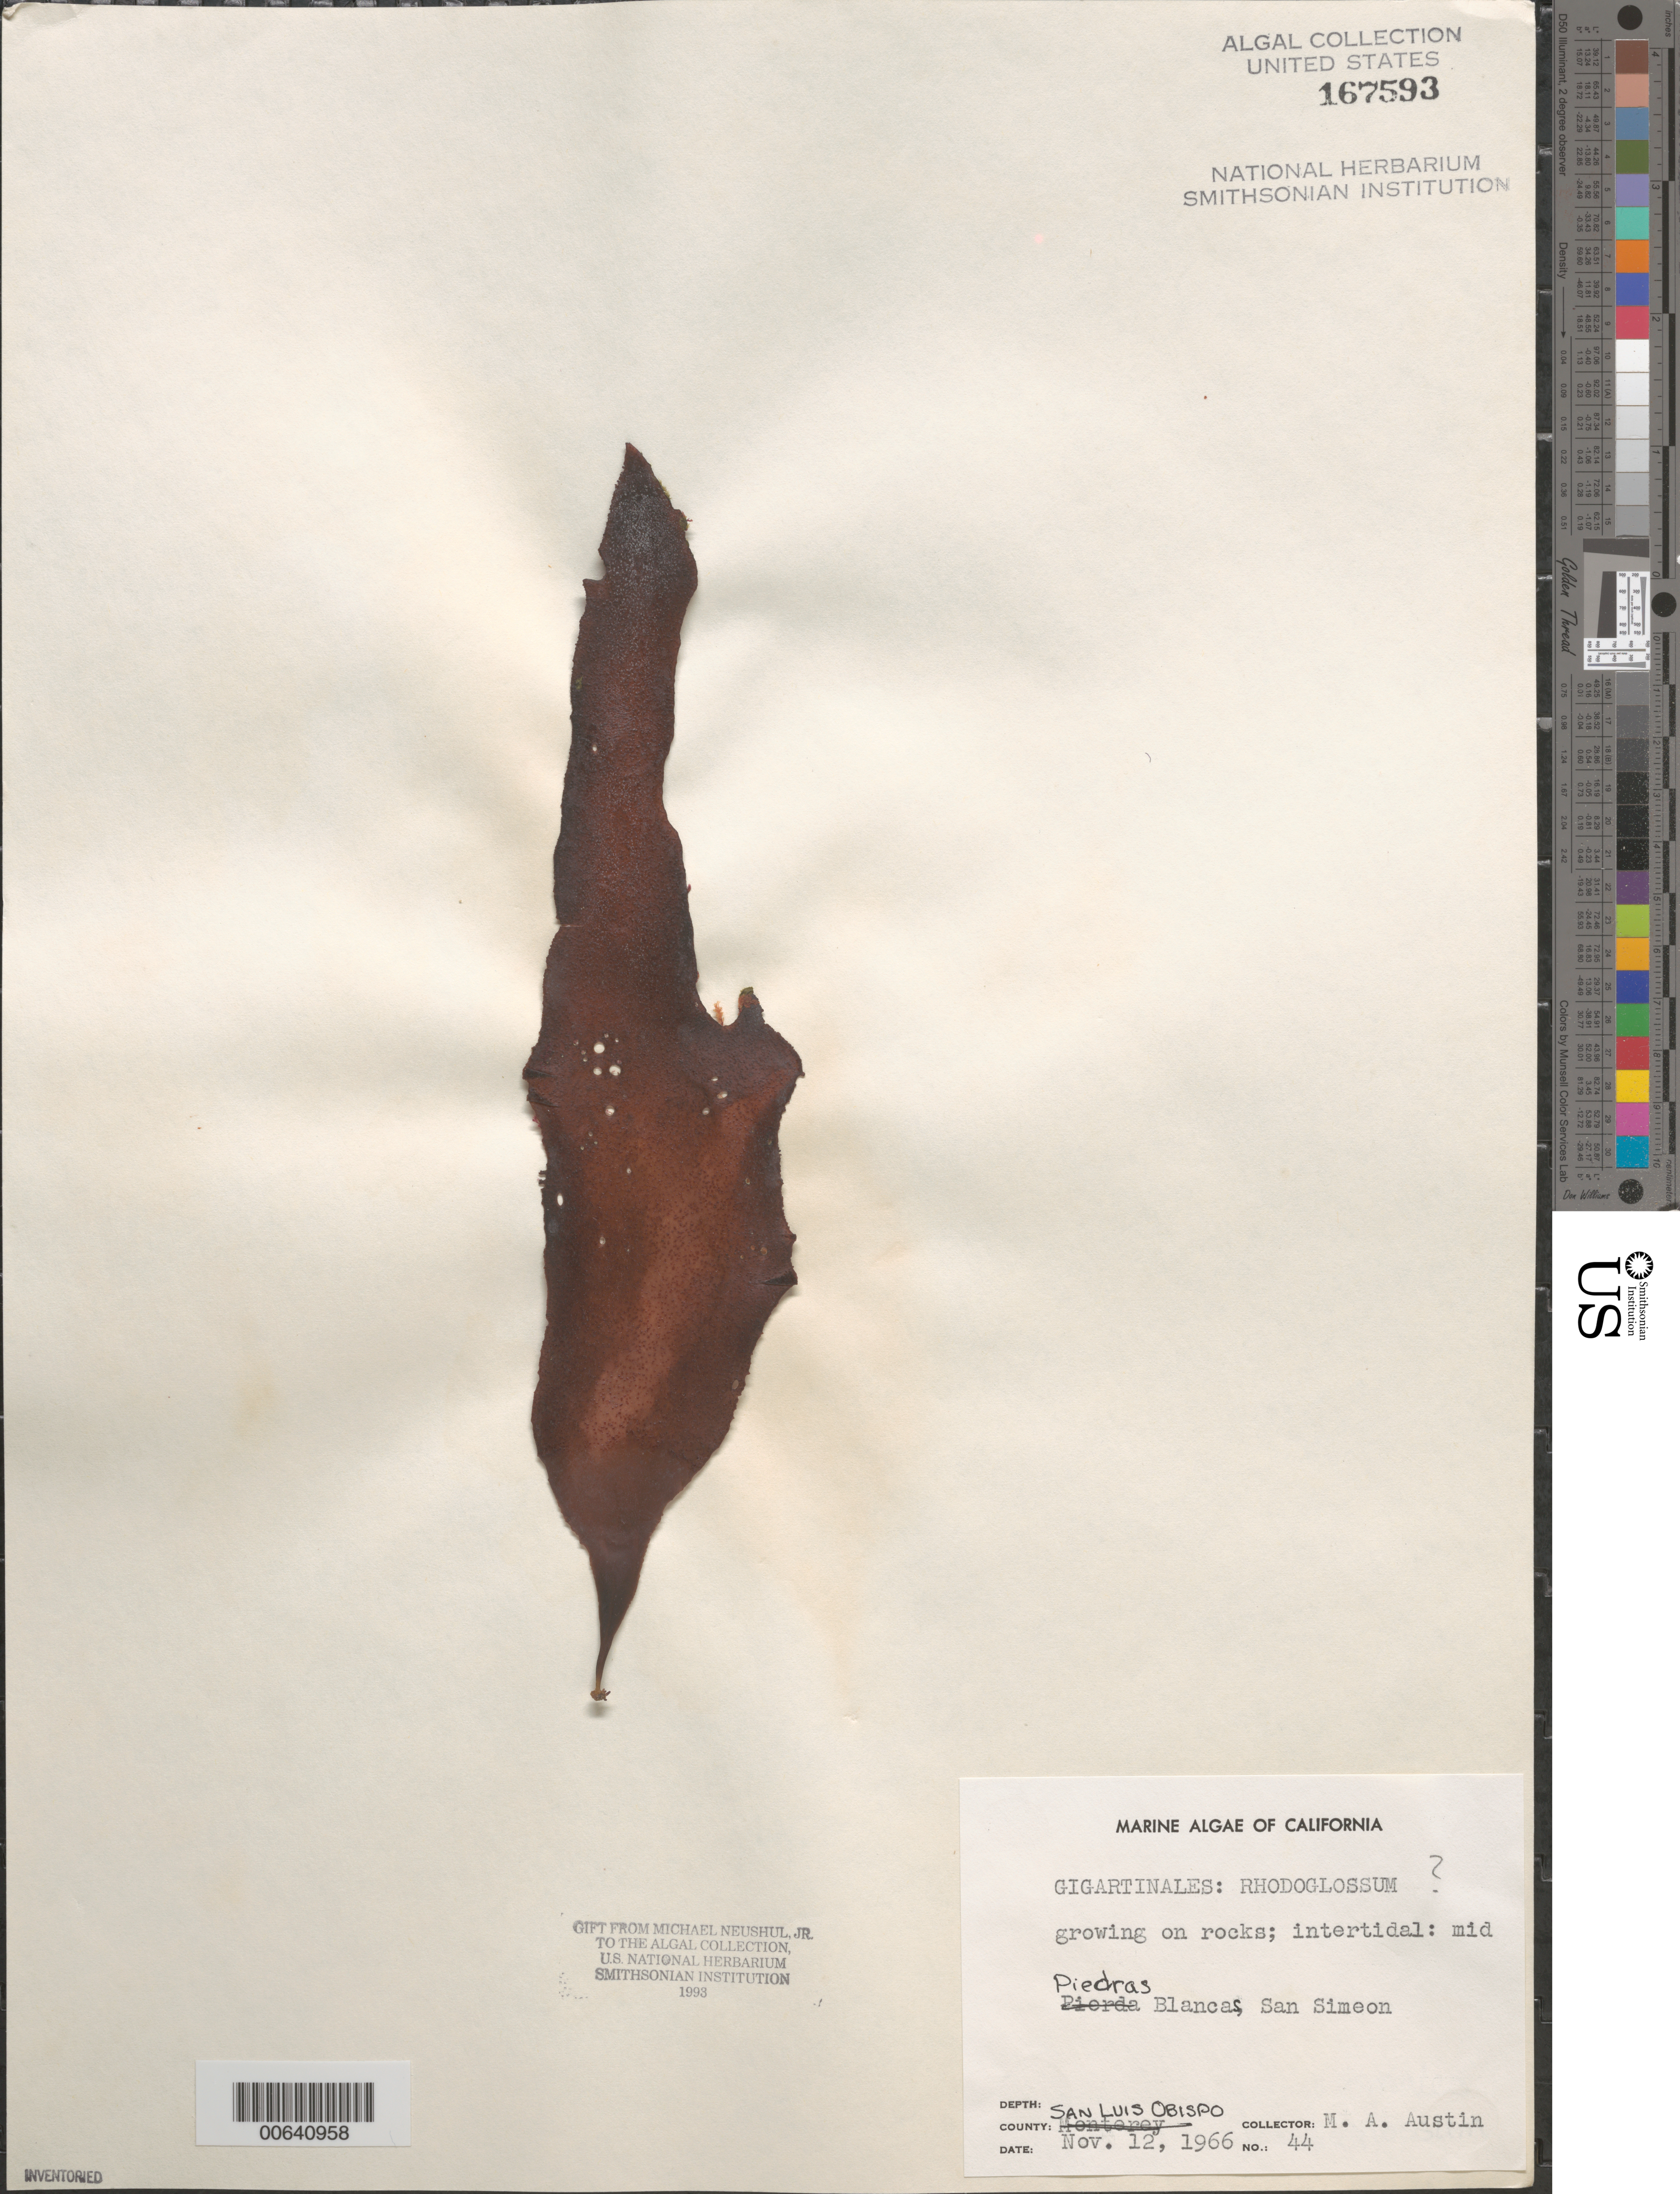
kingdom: Plantae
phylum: Rhodophyta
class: Florideophyceae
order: Gigartinales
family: Gigartinaceae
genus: Rhodoglossum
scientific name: Rhodoglossum sp.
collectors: M. Austin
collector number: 44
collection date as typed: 12 Nov 1966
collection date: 1966-11-12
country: United States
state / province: California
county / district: San Luis Obispo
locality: Piedras Blancas, San Simeon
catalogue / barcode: US 167593